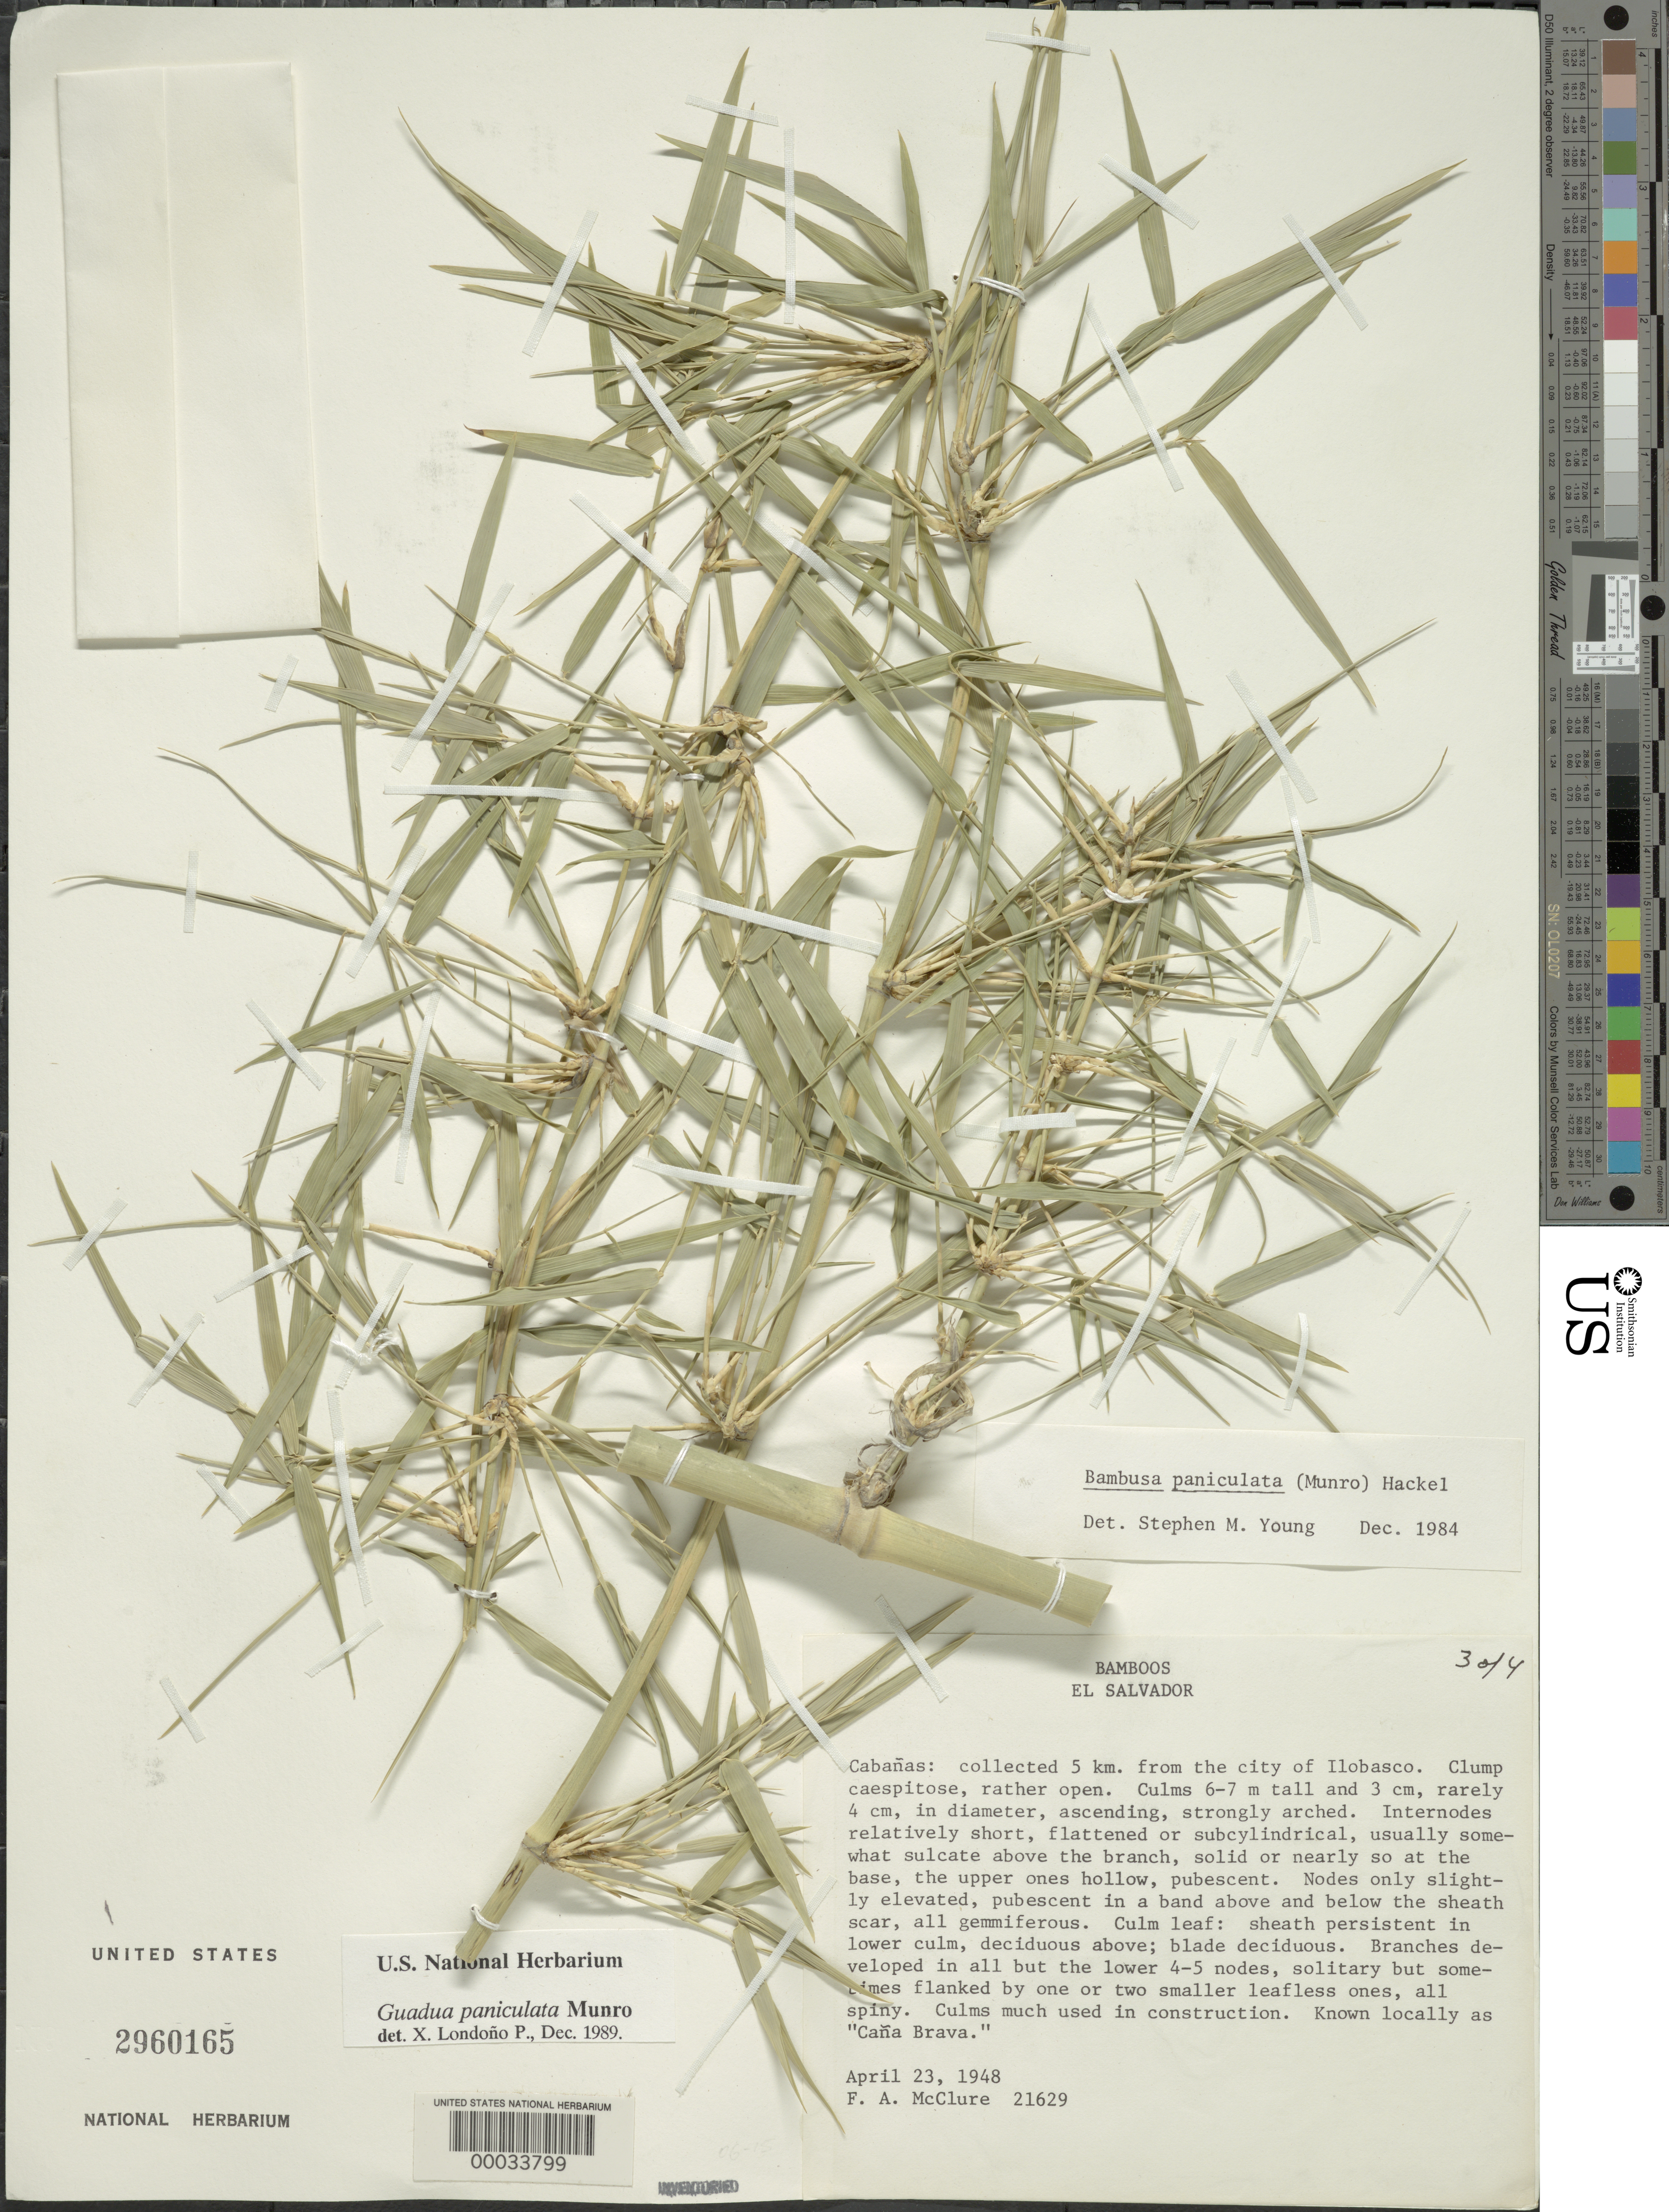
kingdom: Plantae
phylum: Tracheophyta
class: Liliopsida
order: Poales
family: Poaceae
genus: Guadua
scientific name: Guadua paniculata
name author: Munro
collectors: F. A. McClure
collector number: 21629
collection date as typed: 23 Apr 1948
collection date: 1948-04-23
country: El Salvador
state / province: Cabañas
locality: Itobasco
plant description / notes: There is a second set of 3 sheets to this collection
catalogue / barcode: US 2960165